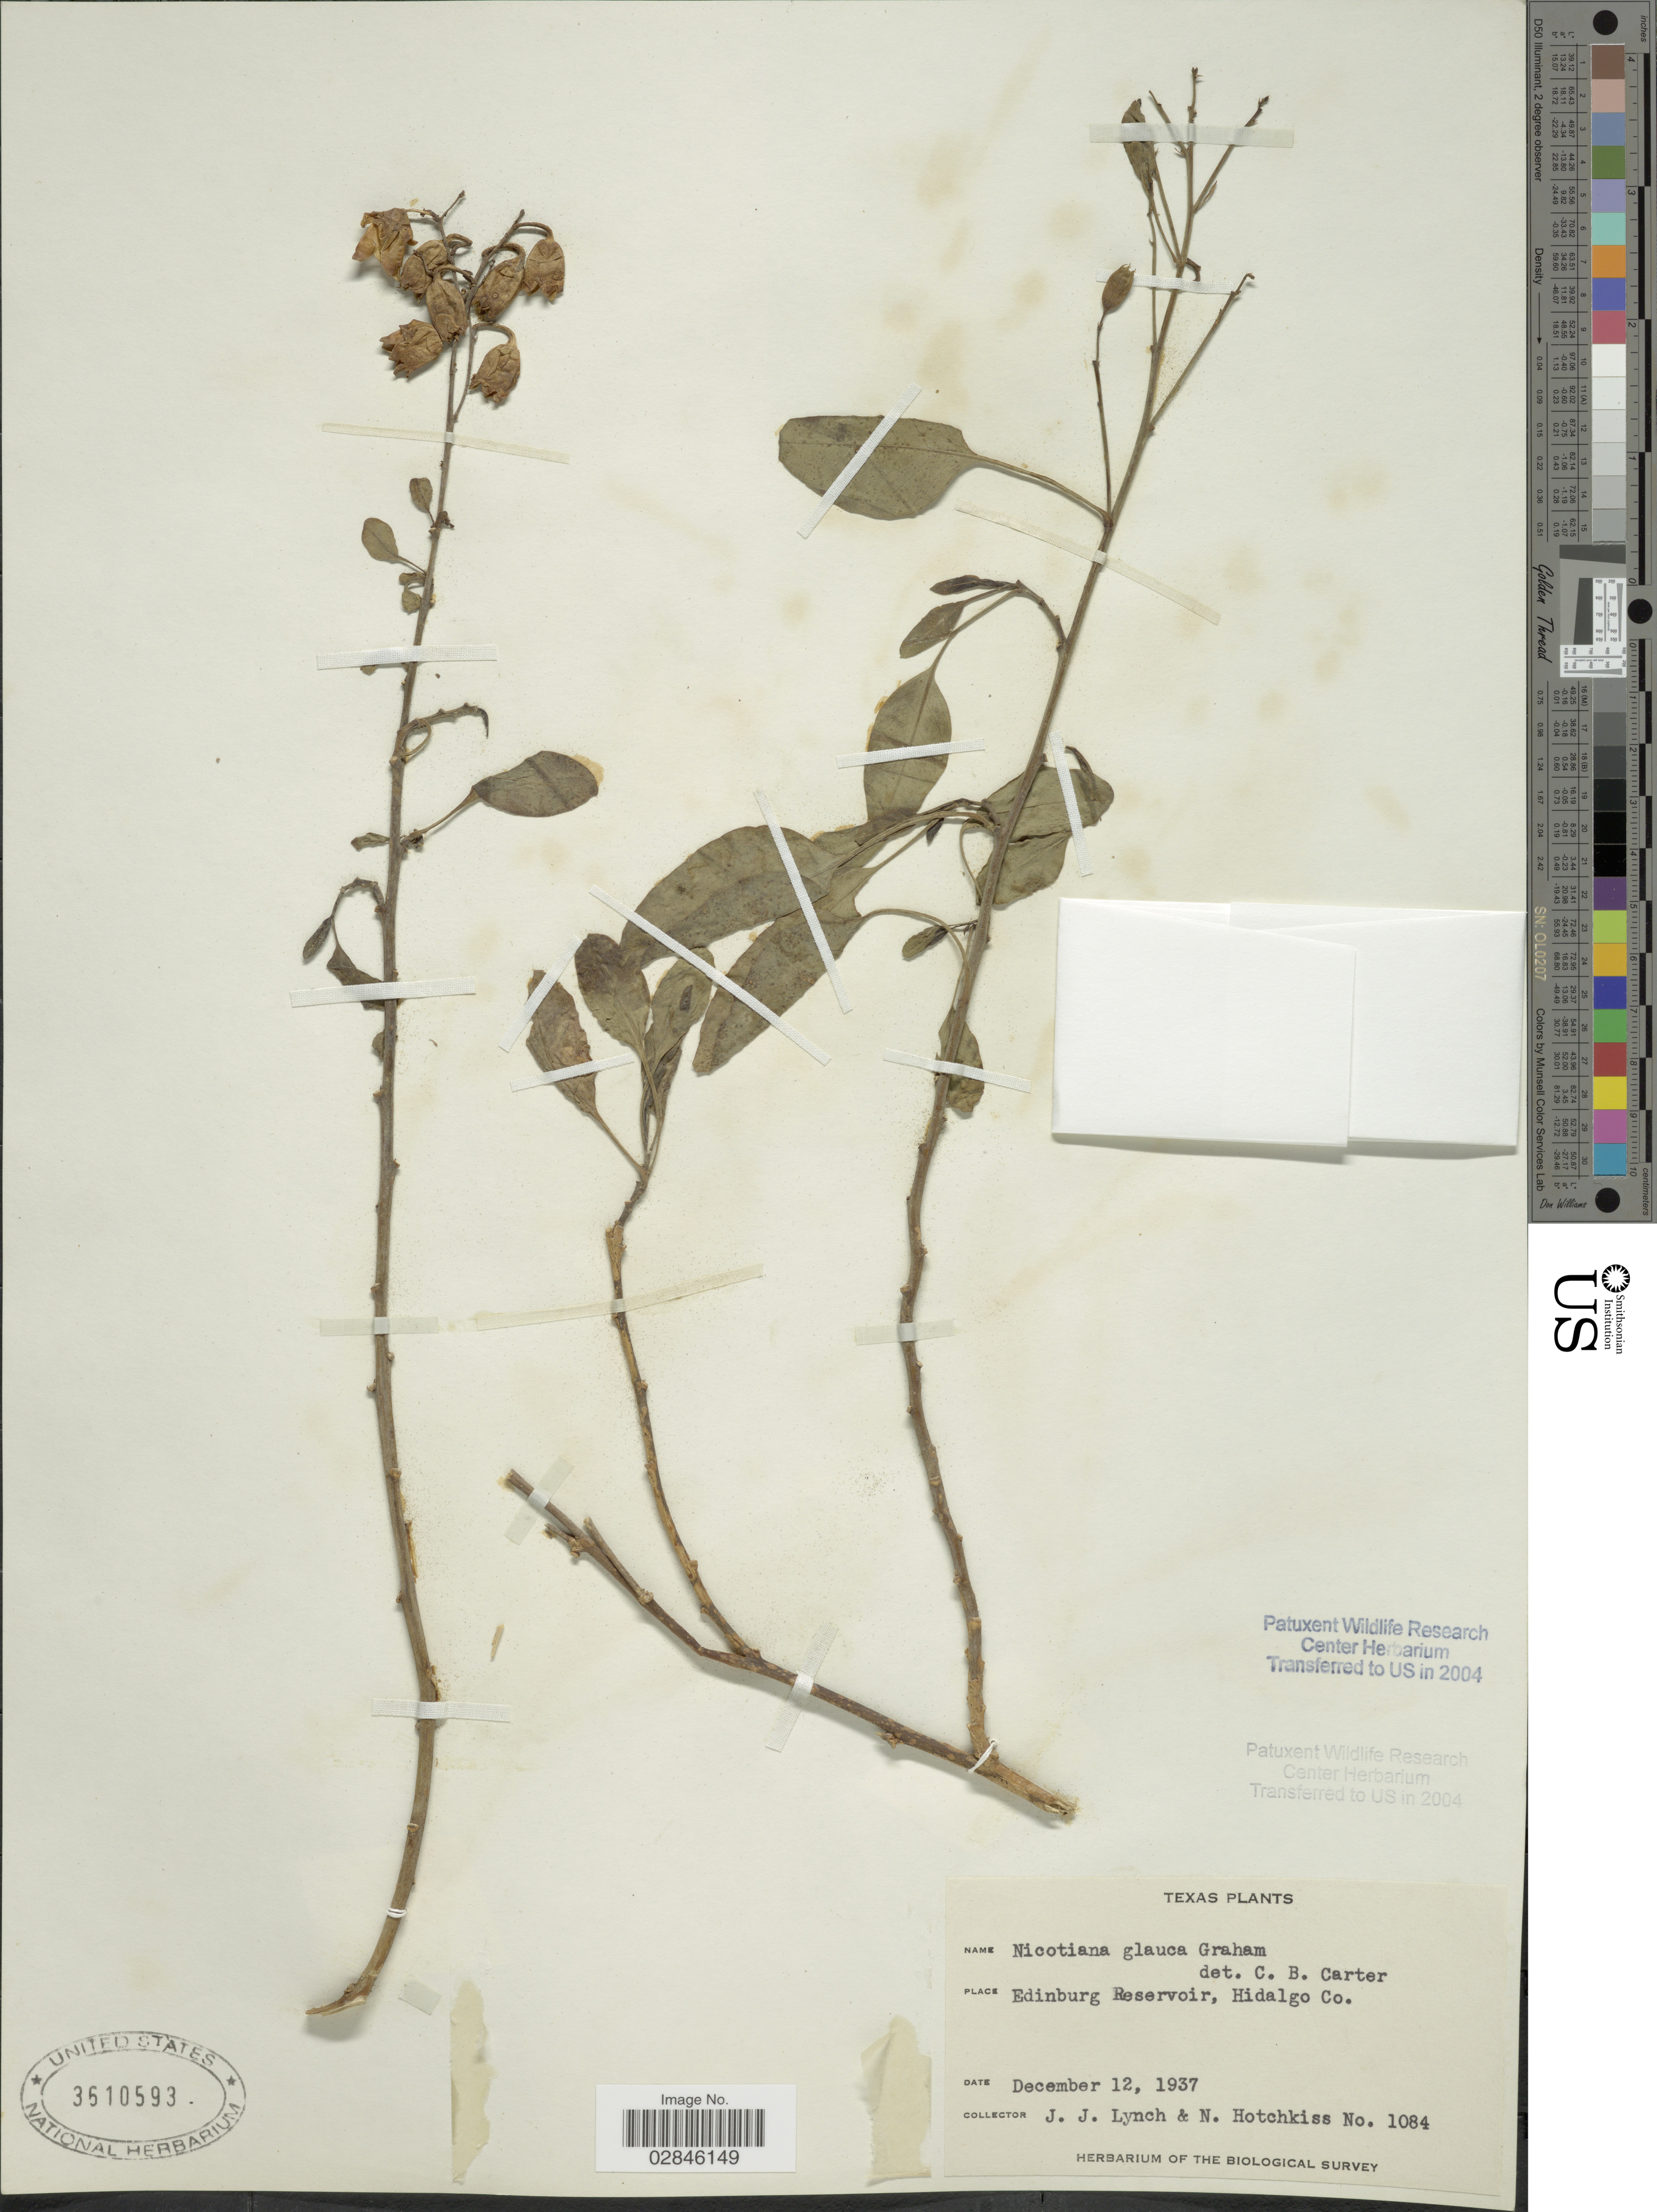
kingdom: Plantae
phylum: Tracheophyta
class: Magnoliopsida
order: Solanales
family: Solanaceae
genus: Nicotiana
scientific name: Nicotiana glauca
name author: Graham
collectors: J. Lynch & N. Hotchkiss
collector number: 1084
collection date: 1937-12-12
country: United States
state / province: Texas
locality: Edinburg Reservoir, Hidalgo Co.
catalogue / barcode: US 3610593